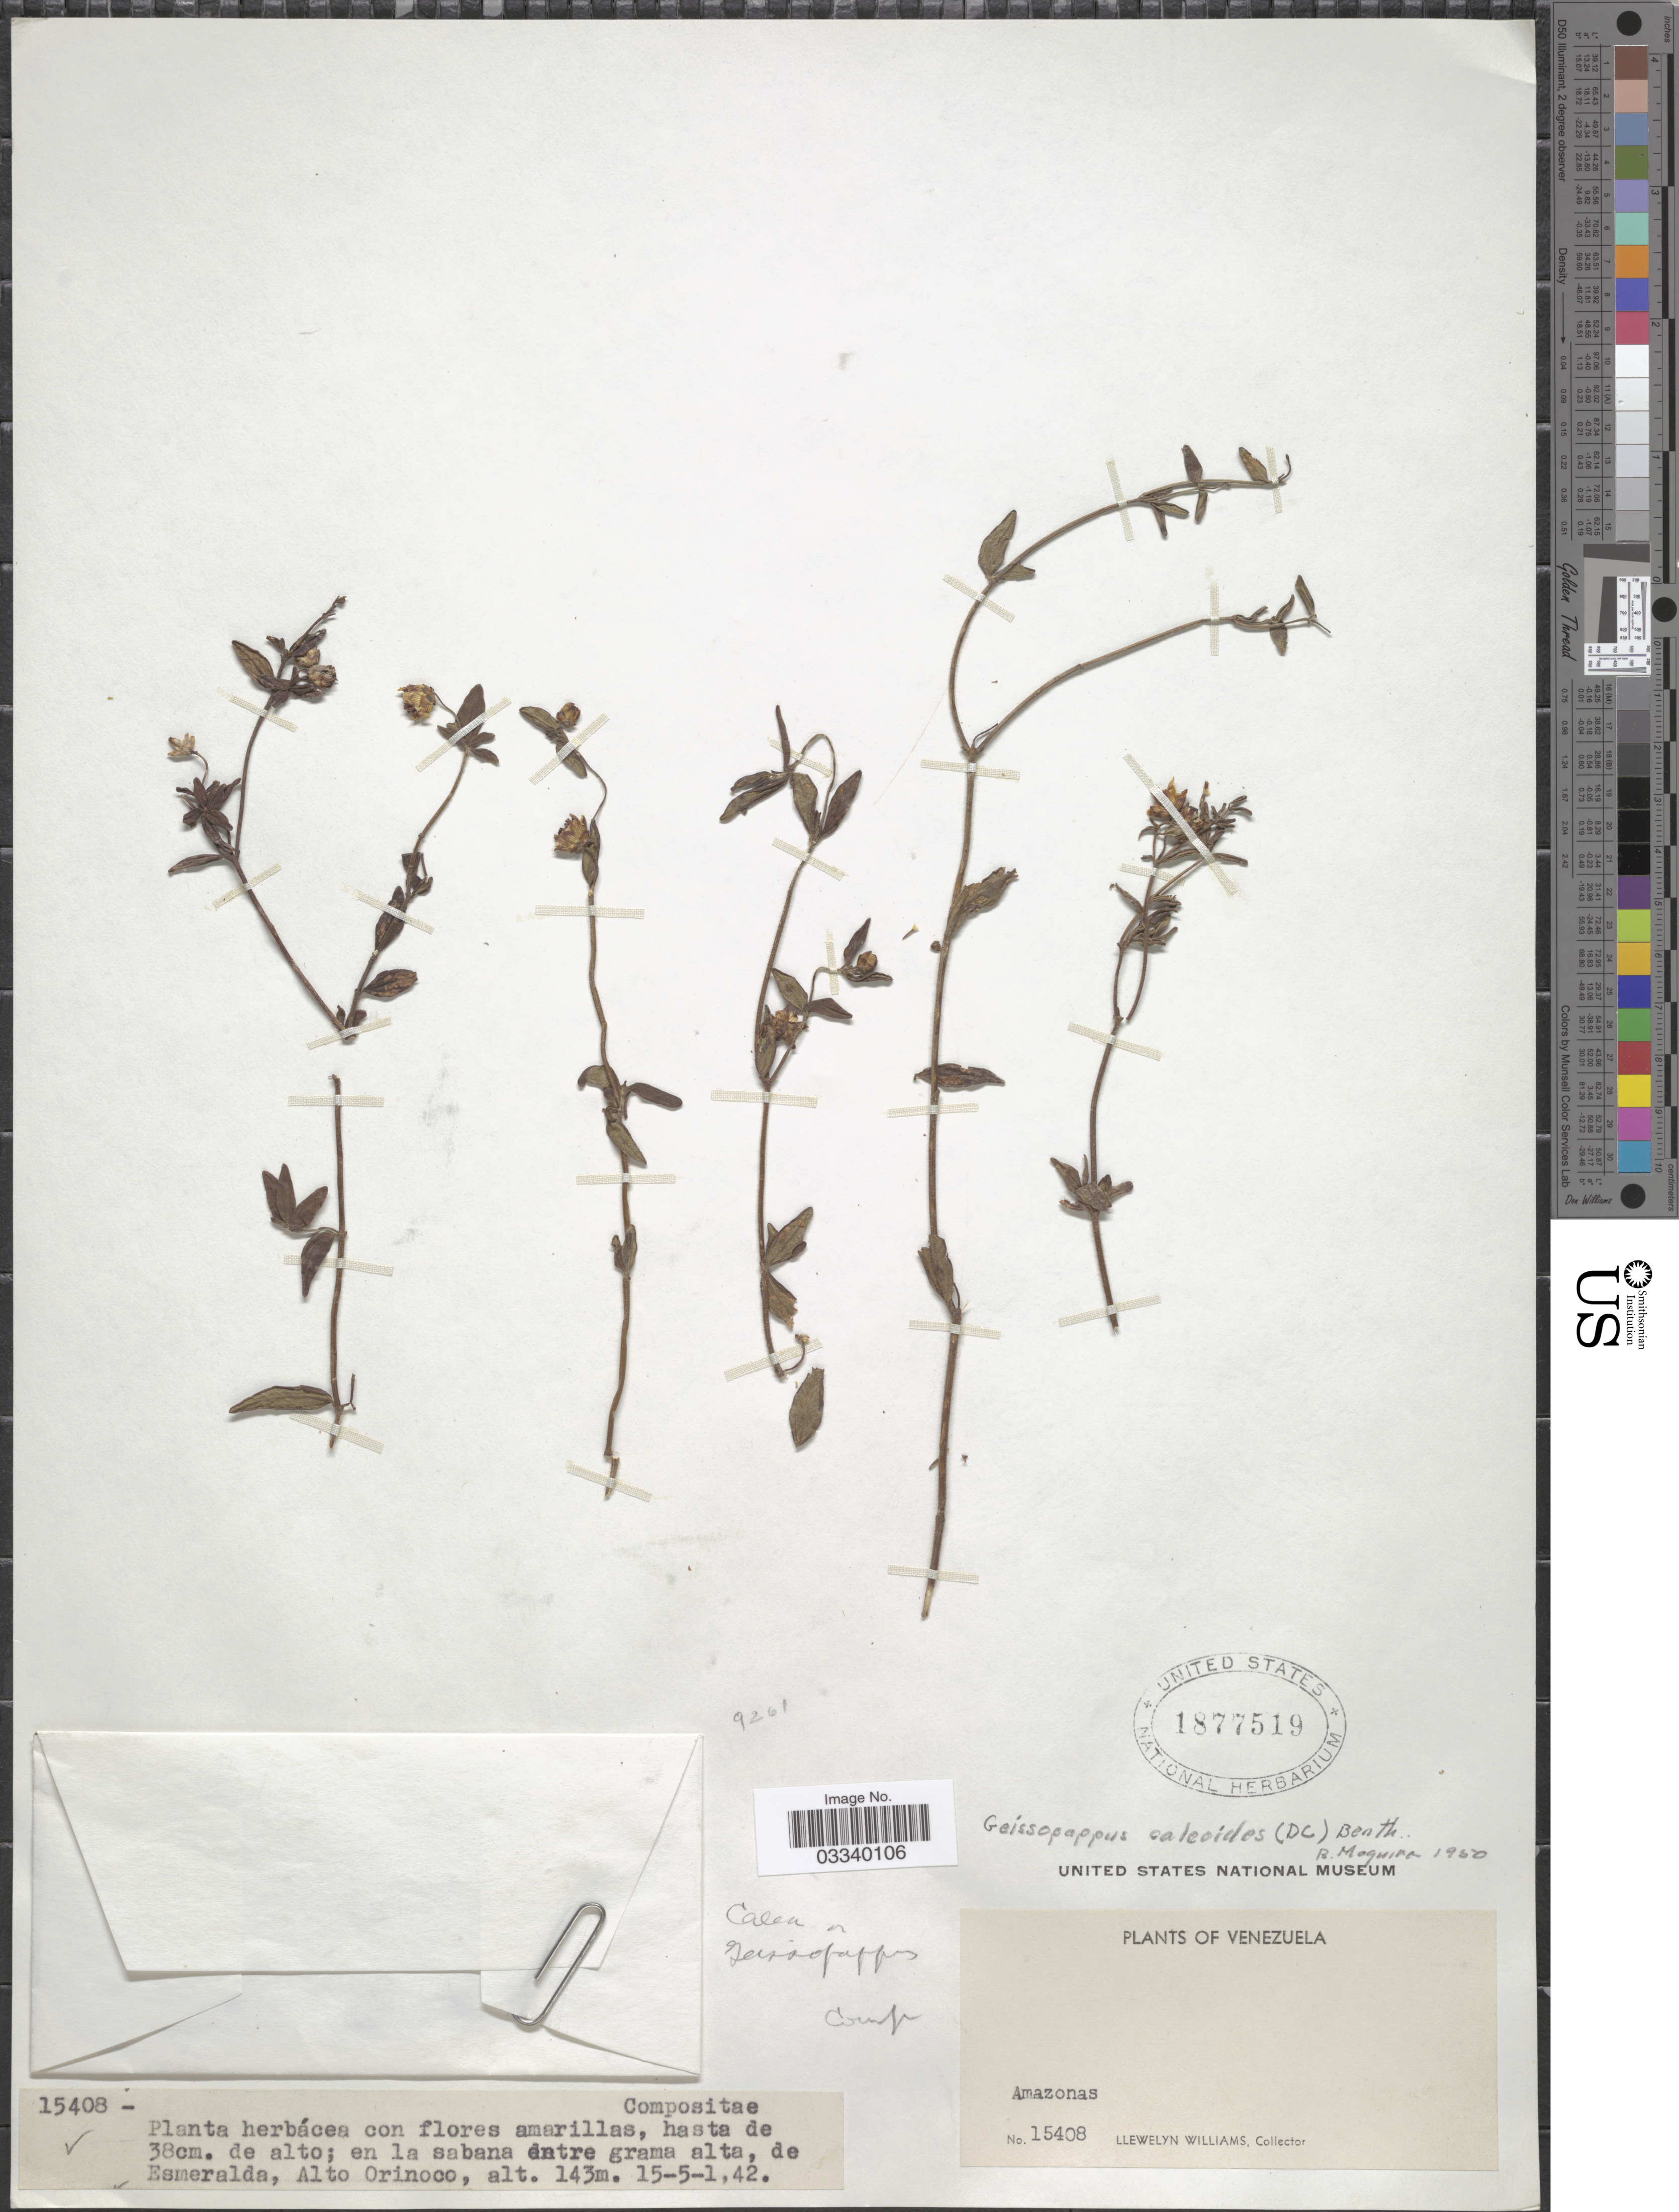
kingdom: Plantae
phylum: Tracheophyta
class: Magnoliopsida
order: Asterales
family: Asteraceae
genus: Calea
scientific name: Calea caleoides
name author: (DC.) H. Rob.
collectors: Ll. Williams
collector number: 15408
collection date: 1942-05-15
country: Venezuela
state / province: Amazonas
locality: En la sabana entre grama alta, de Esmeralda, Alto Orinoco.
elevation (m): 143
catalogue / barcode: US 1877519